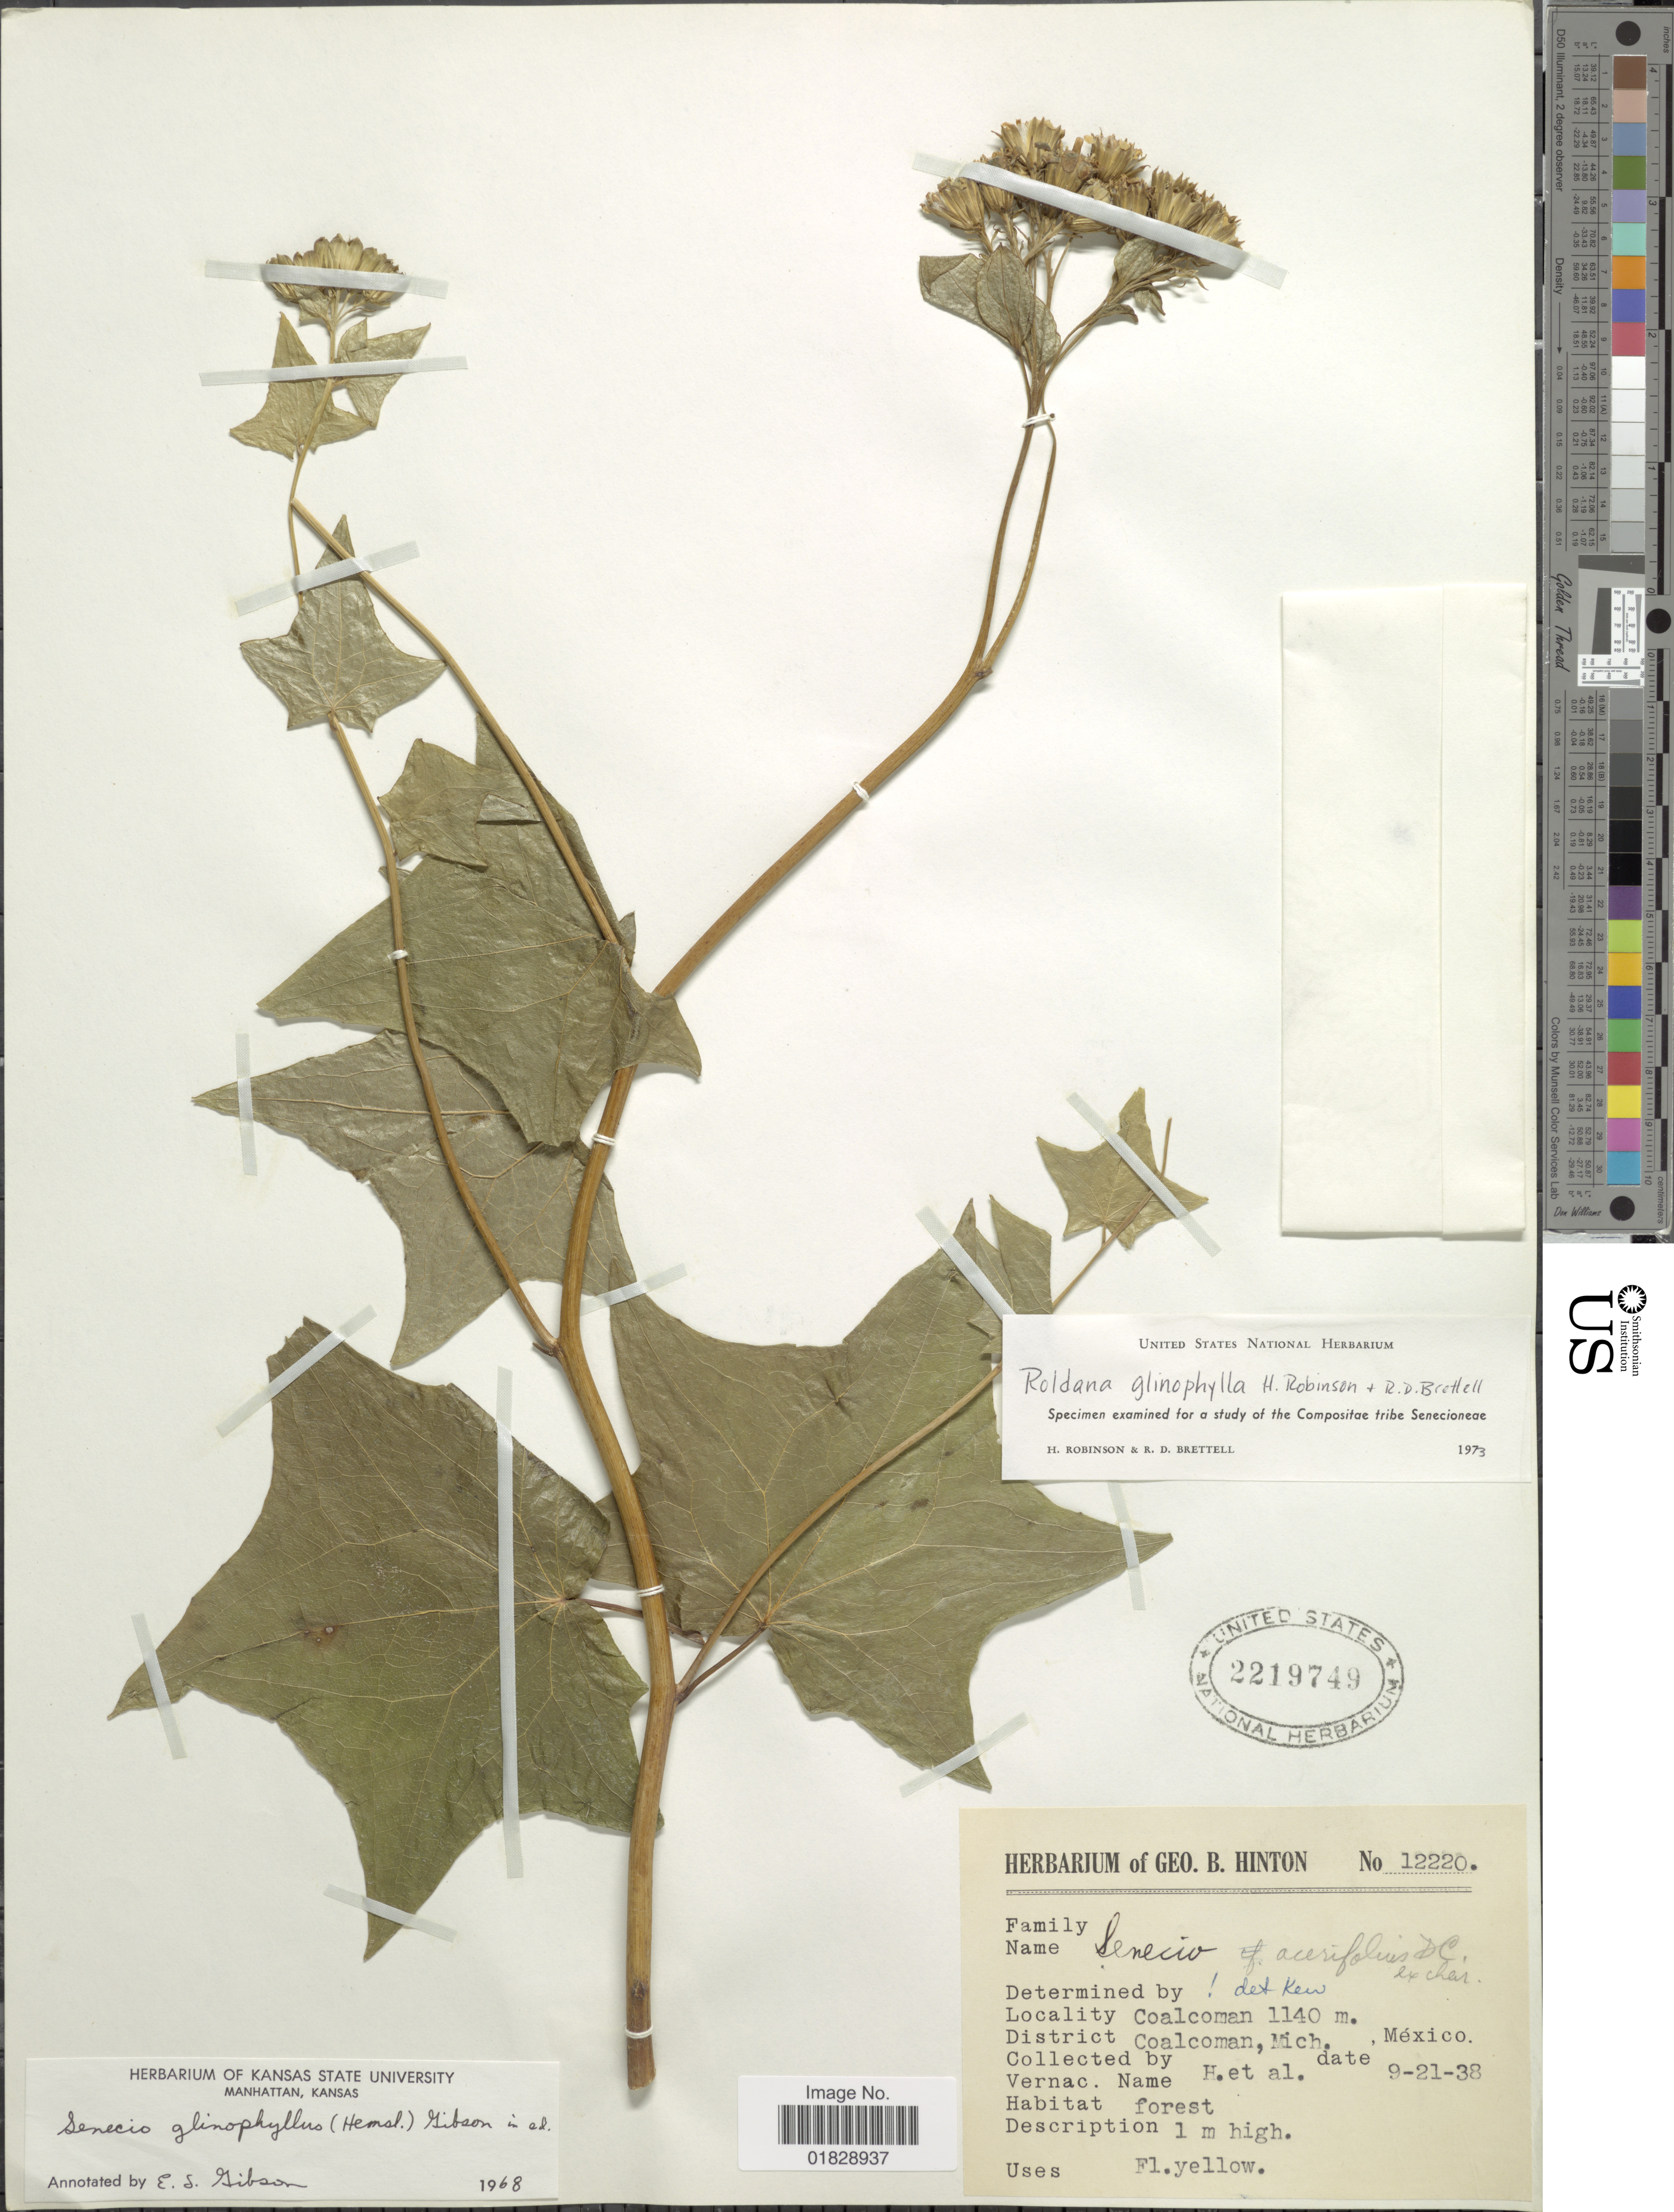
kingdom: Plantae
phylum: Tracheophyta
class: Magnoliopsida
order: Asterales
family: Asteraceae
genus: Roldana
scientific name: Roldana glinophylla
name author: Gibson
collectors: G. B. Hinton & et al.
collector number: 12220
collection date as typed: Transcribed d/m/y: 21/9/38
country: Mexico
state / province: Michoacán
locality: Coalcoman. District Coalcoman, Mich., México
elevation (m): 1140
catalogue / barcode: US 2219749